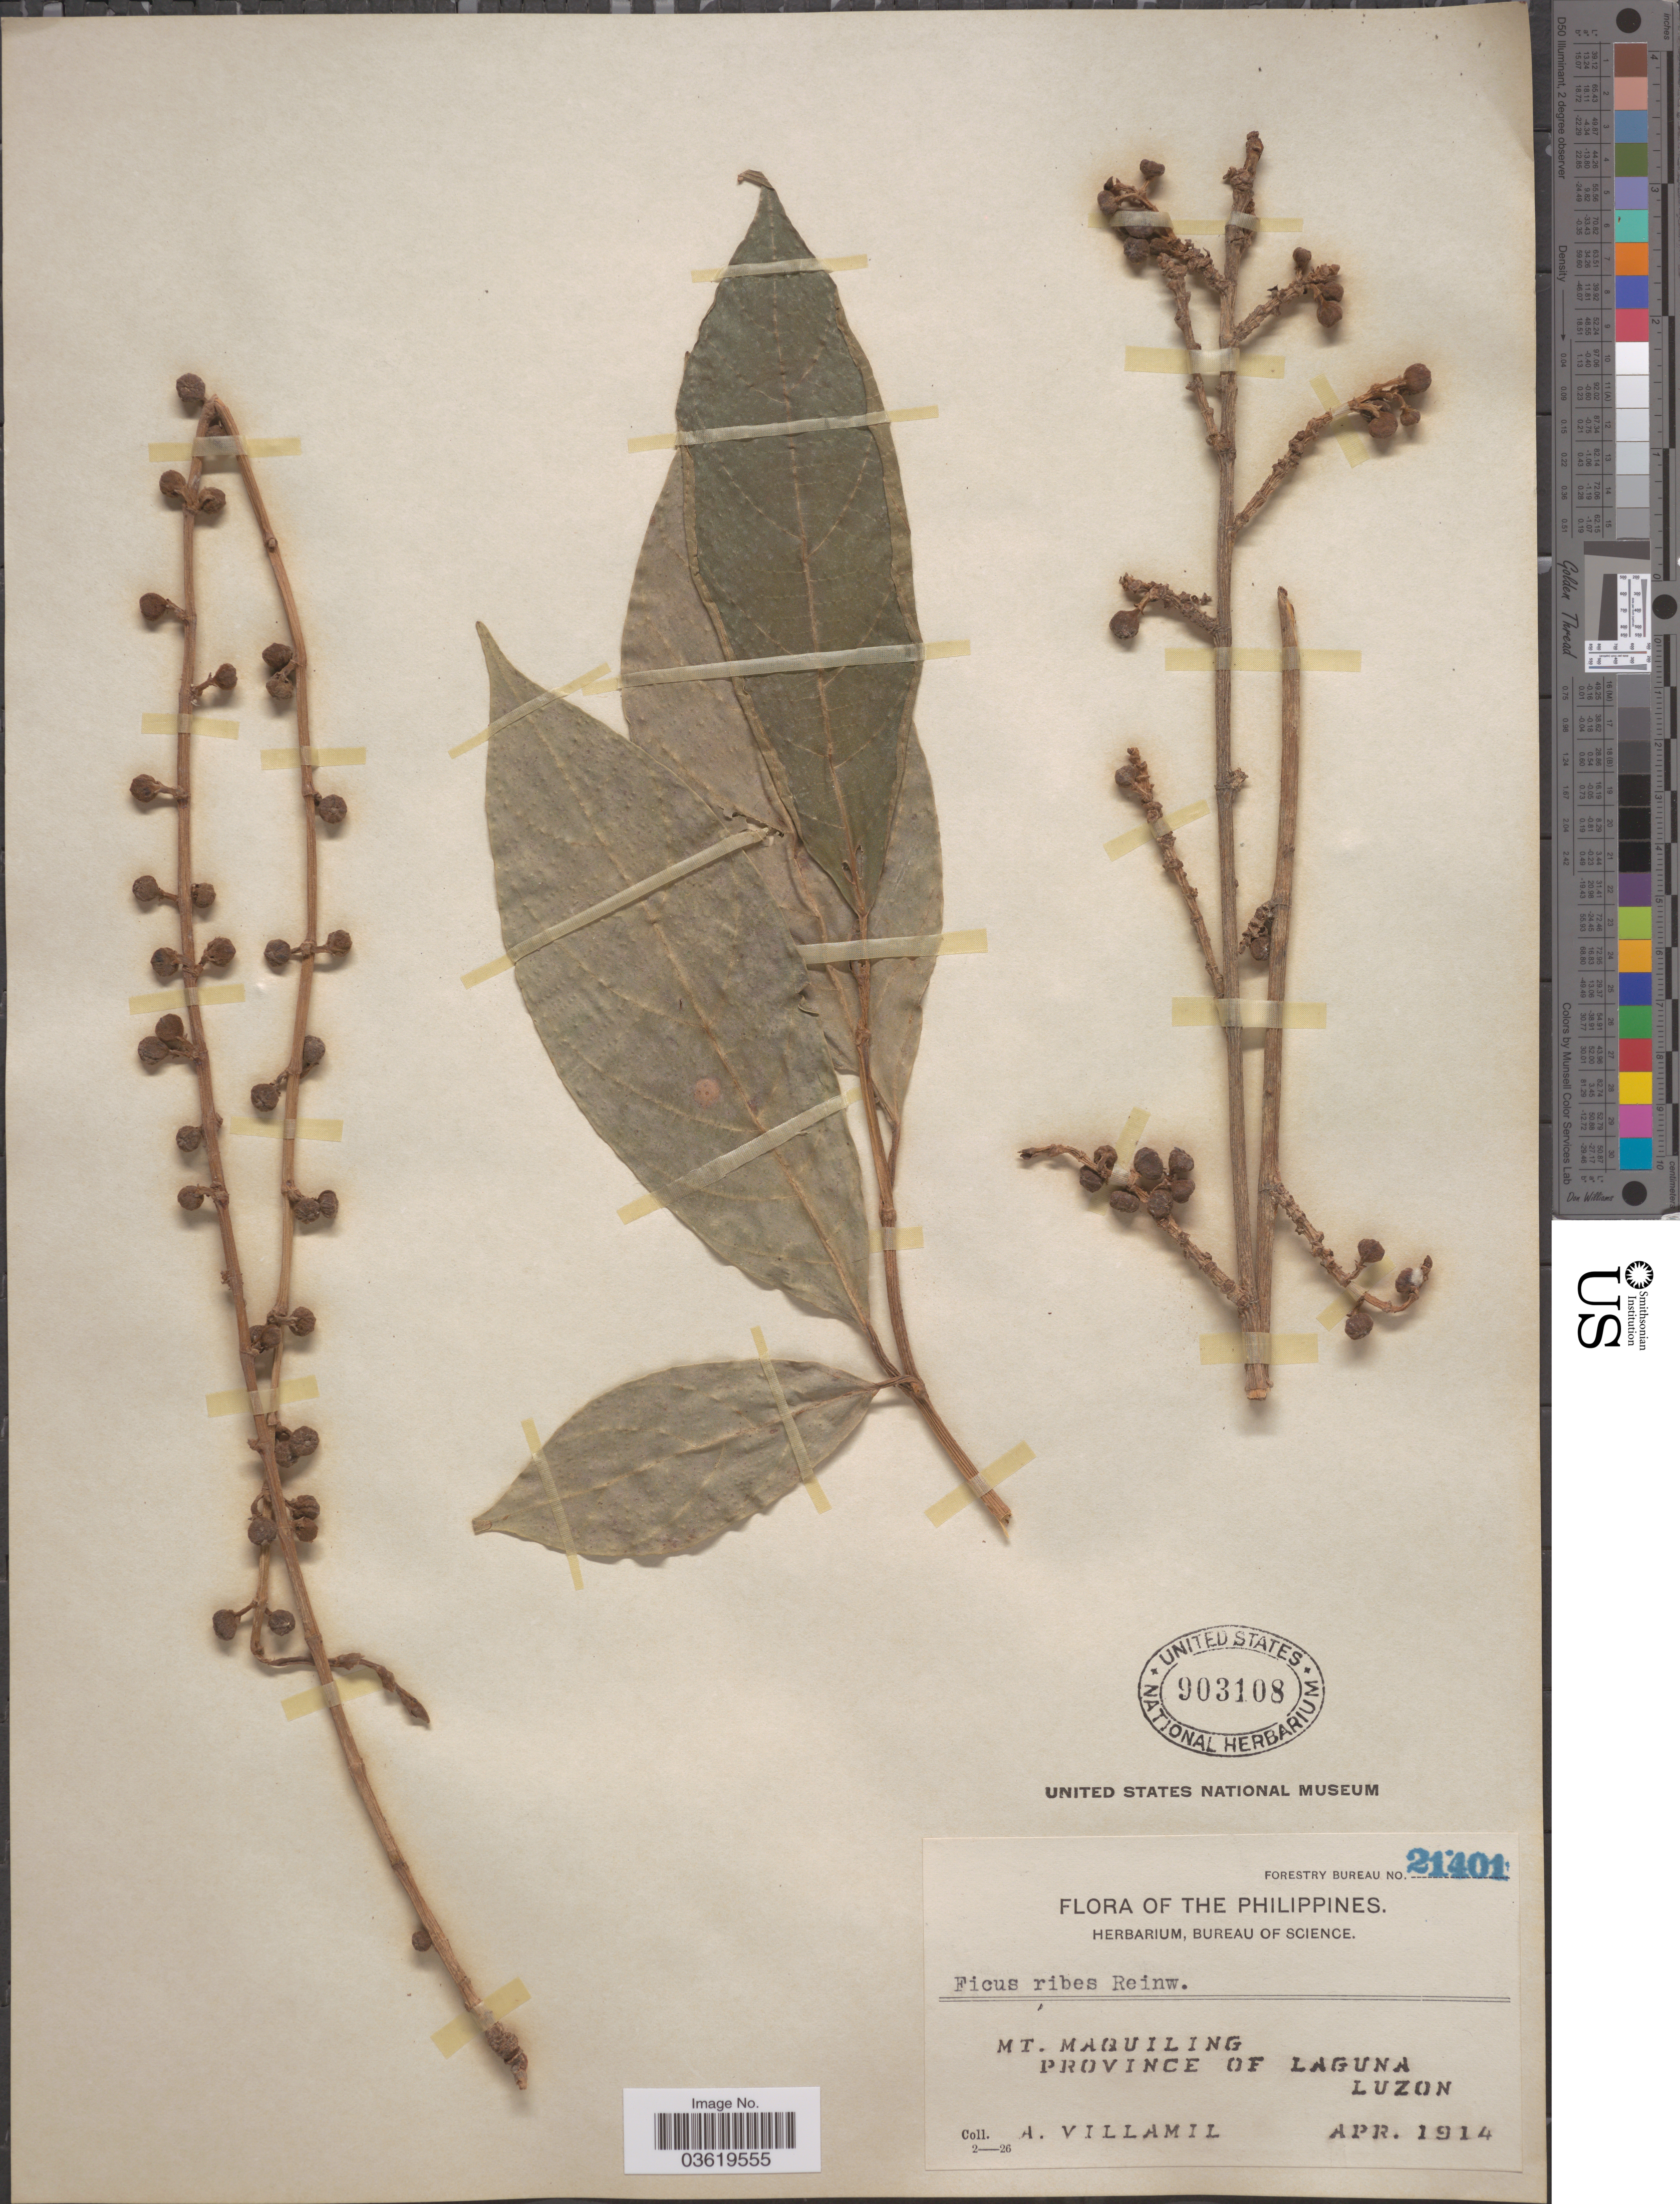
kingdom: Plantae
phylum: Tracheophyta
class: Magnoliopsida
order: Rosales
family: Moraceae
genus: Ficus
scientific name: Ficus ribes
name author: Reinw. ex Blume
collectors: A. Villamil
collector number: Forestry Bureau 21401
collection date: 1914-04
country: Philippines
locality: Mt. Maquiling. Province of Laguna. Luzon.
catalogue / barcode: US 903108